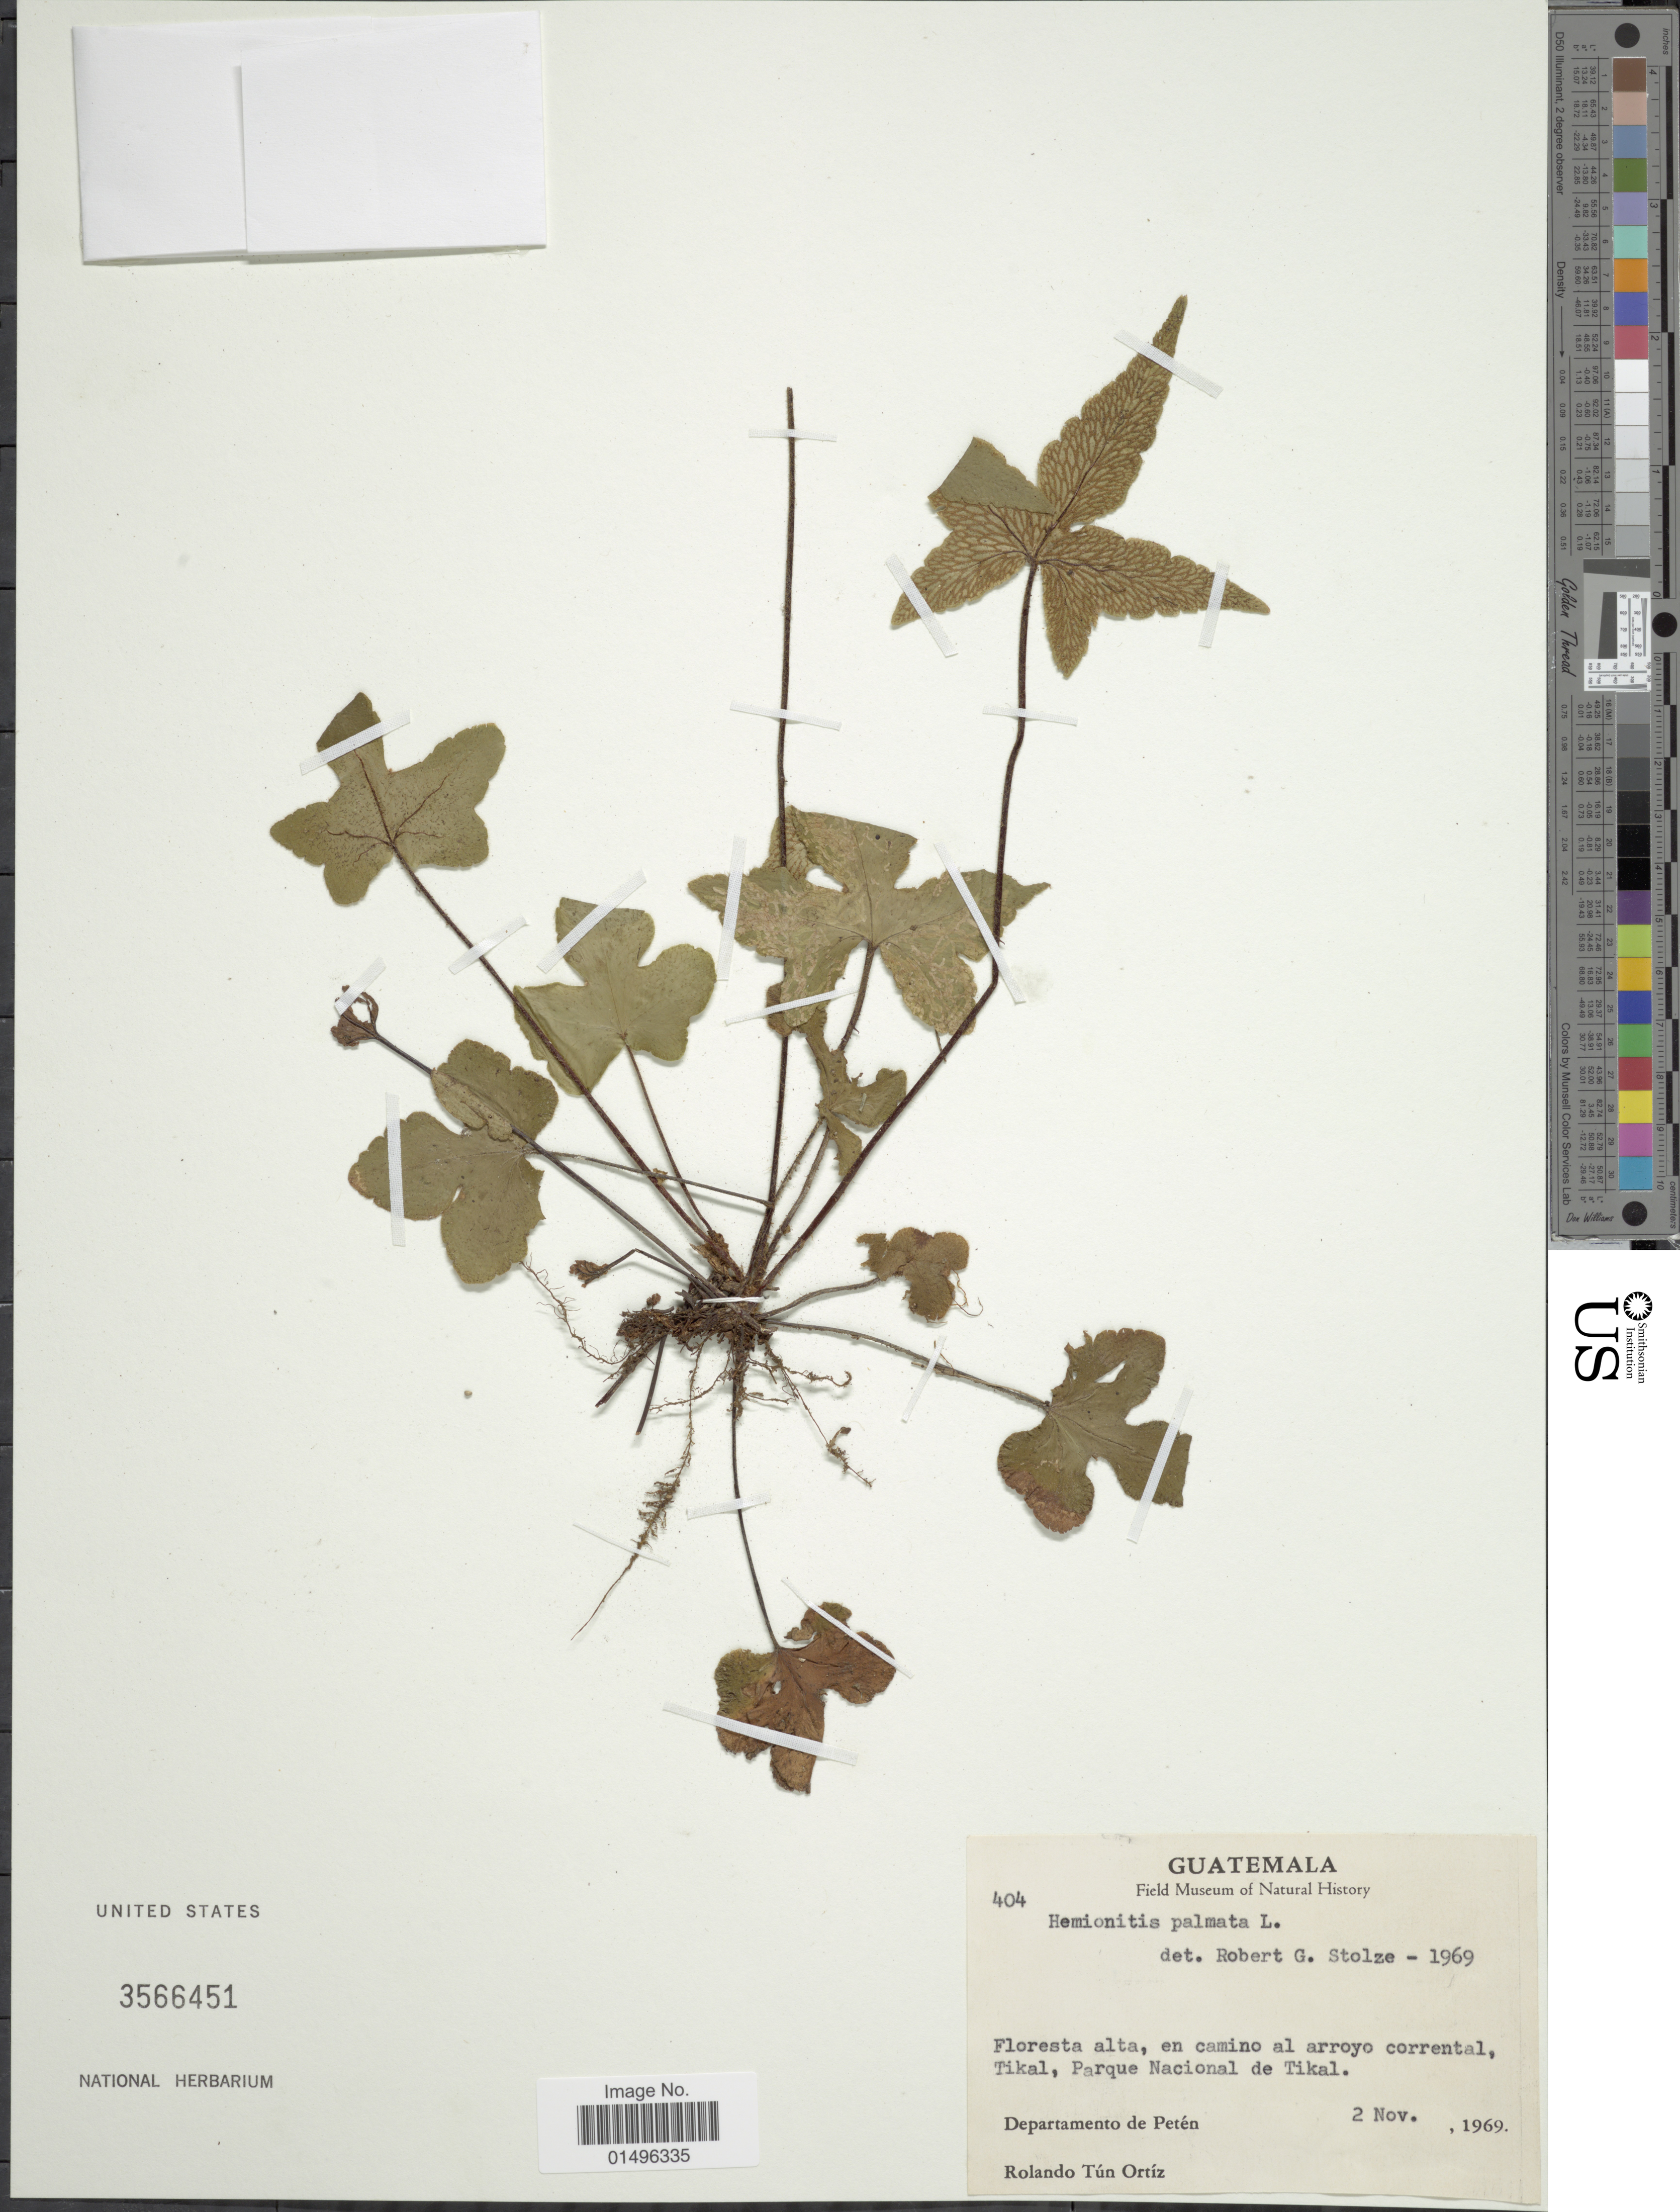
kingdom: Plantae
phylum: Tracheophyta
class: Polypodiopsida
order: Polypodiales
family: Pteridaceae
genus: Hemionitis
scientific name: Hemionitis palmata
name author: L.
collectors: R. Tún Ortíz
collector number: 404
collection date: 1969-11-02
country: Guatemala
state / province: El Petén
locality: Guatemala, Floresta alta, en camino al arroyo corrental, Tikal, Parque nacional de Tikal. Departamento de Peten.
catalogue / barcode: US 3566451